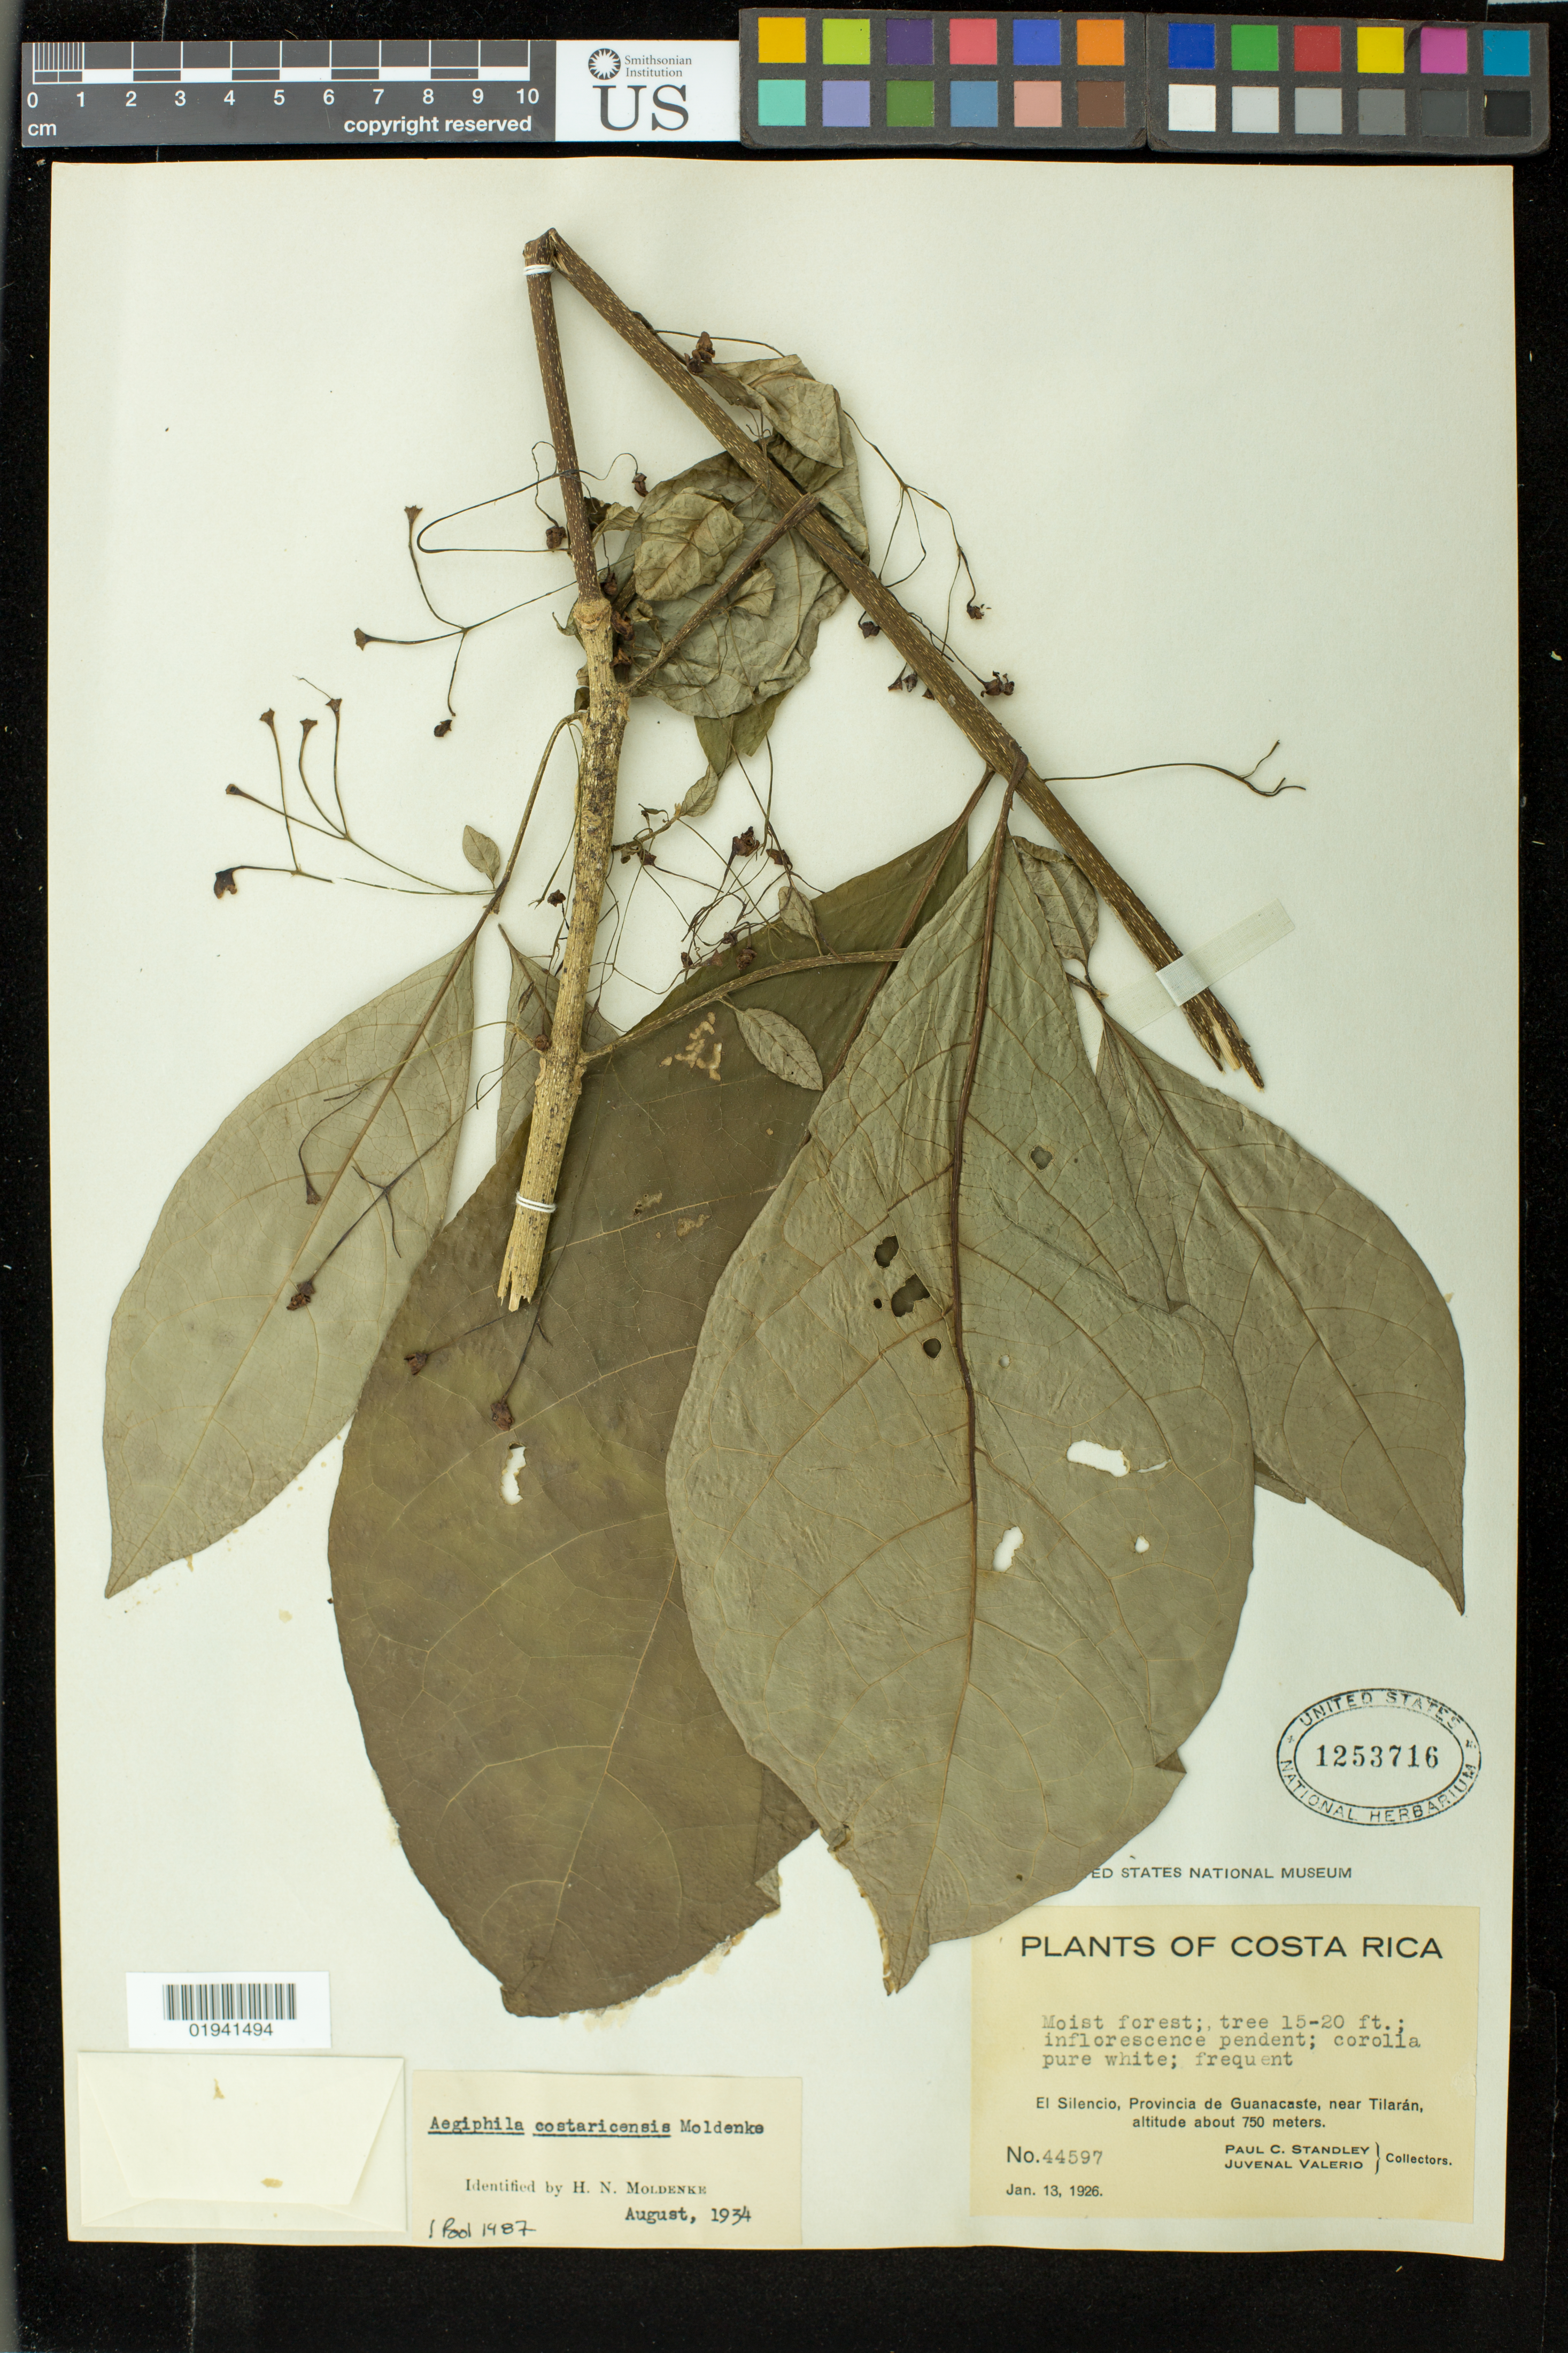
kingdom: Plantae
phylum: Tracheophyta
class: Magnoliopsida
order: Lamiales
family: Lamiaceae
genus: Aegiphila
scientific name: Aegiphila costaricensis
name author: Moldenke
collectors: P. C. Standley & J. Valerio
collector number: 44597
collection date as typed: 13 Jan 1926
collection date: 1926-01-13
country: Costa Rica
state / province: Guanacaste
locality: Near Tilarán, El Silencio.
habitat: moist forest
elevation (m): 750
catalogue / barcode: US 1253716